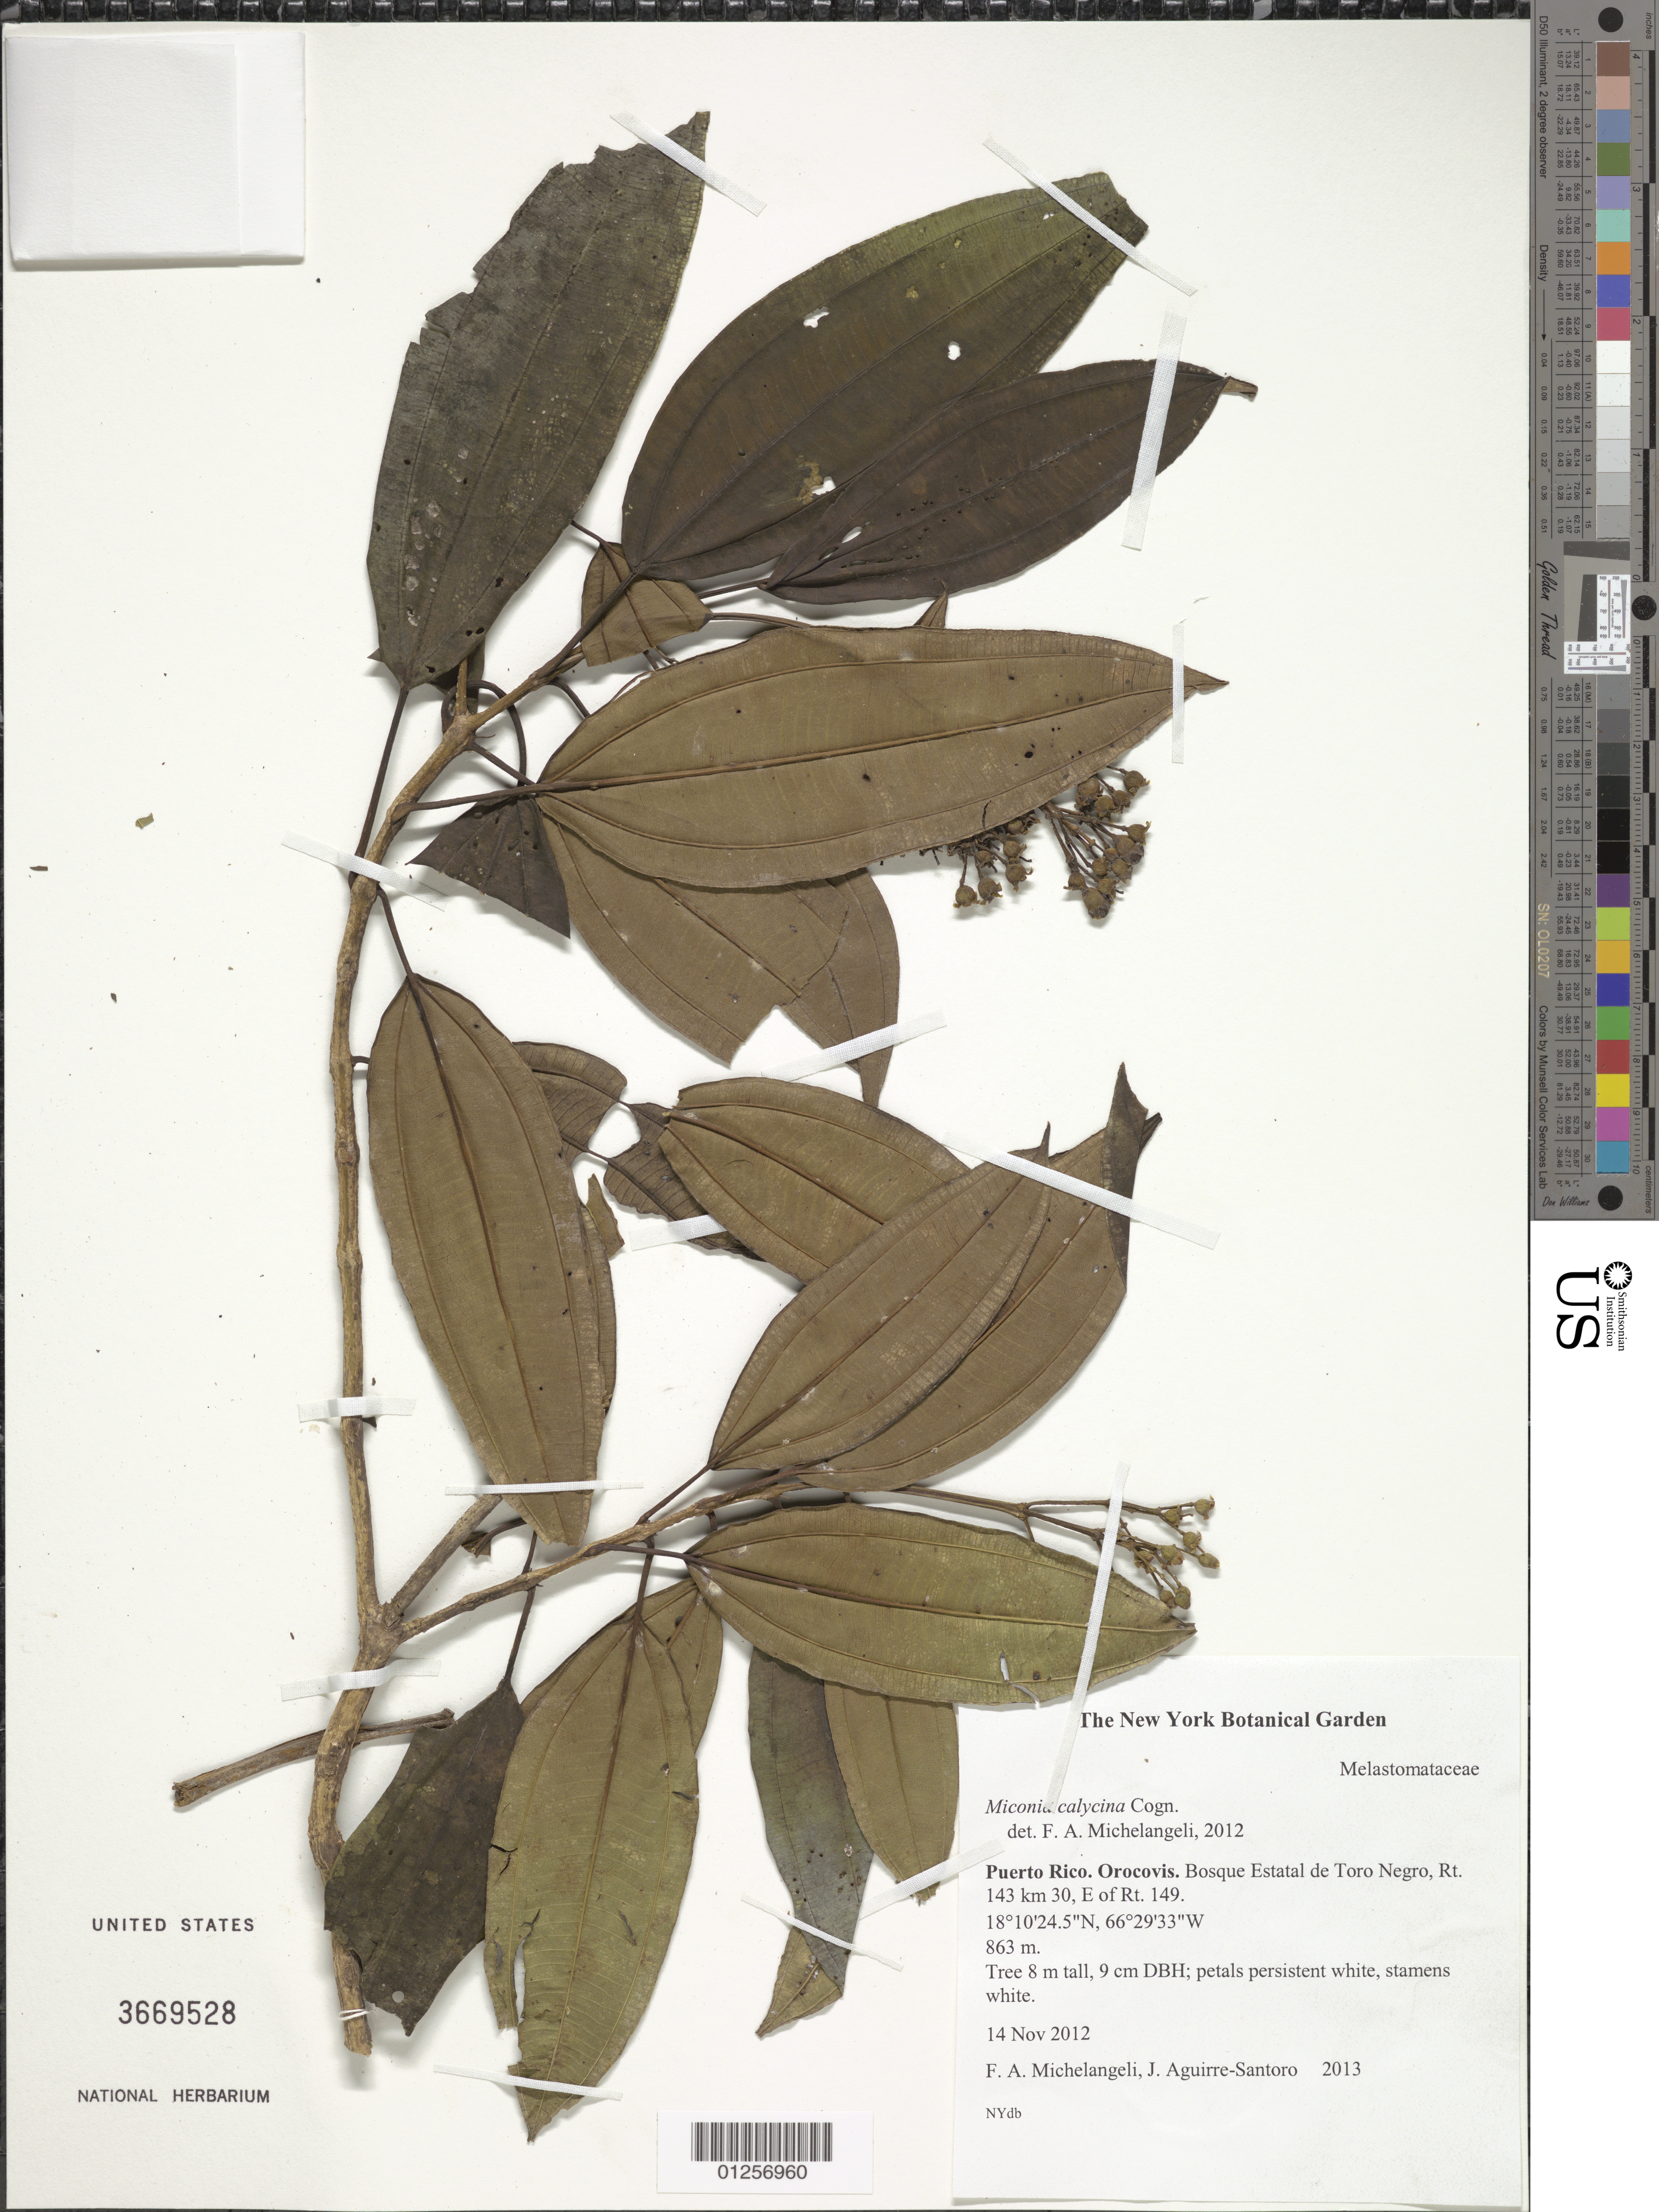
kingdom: Plantae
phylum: Tracheophyta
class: Magnoliopsida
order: Myrtales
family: Melastomataceae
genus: Miconia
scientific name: Miconia calycina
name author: Cogn.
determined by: Michelangeli, F. A.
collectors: F. A. Michelangeli & J. Aguirre-Santoro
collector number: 2013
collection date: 2012-11-14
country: Puerto Rico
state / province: Orocovis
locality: Bosque Estatal de Toro Negro, Rt. 143 km 30, E of Rt. 149.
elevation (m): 863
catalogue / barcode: US 3669528